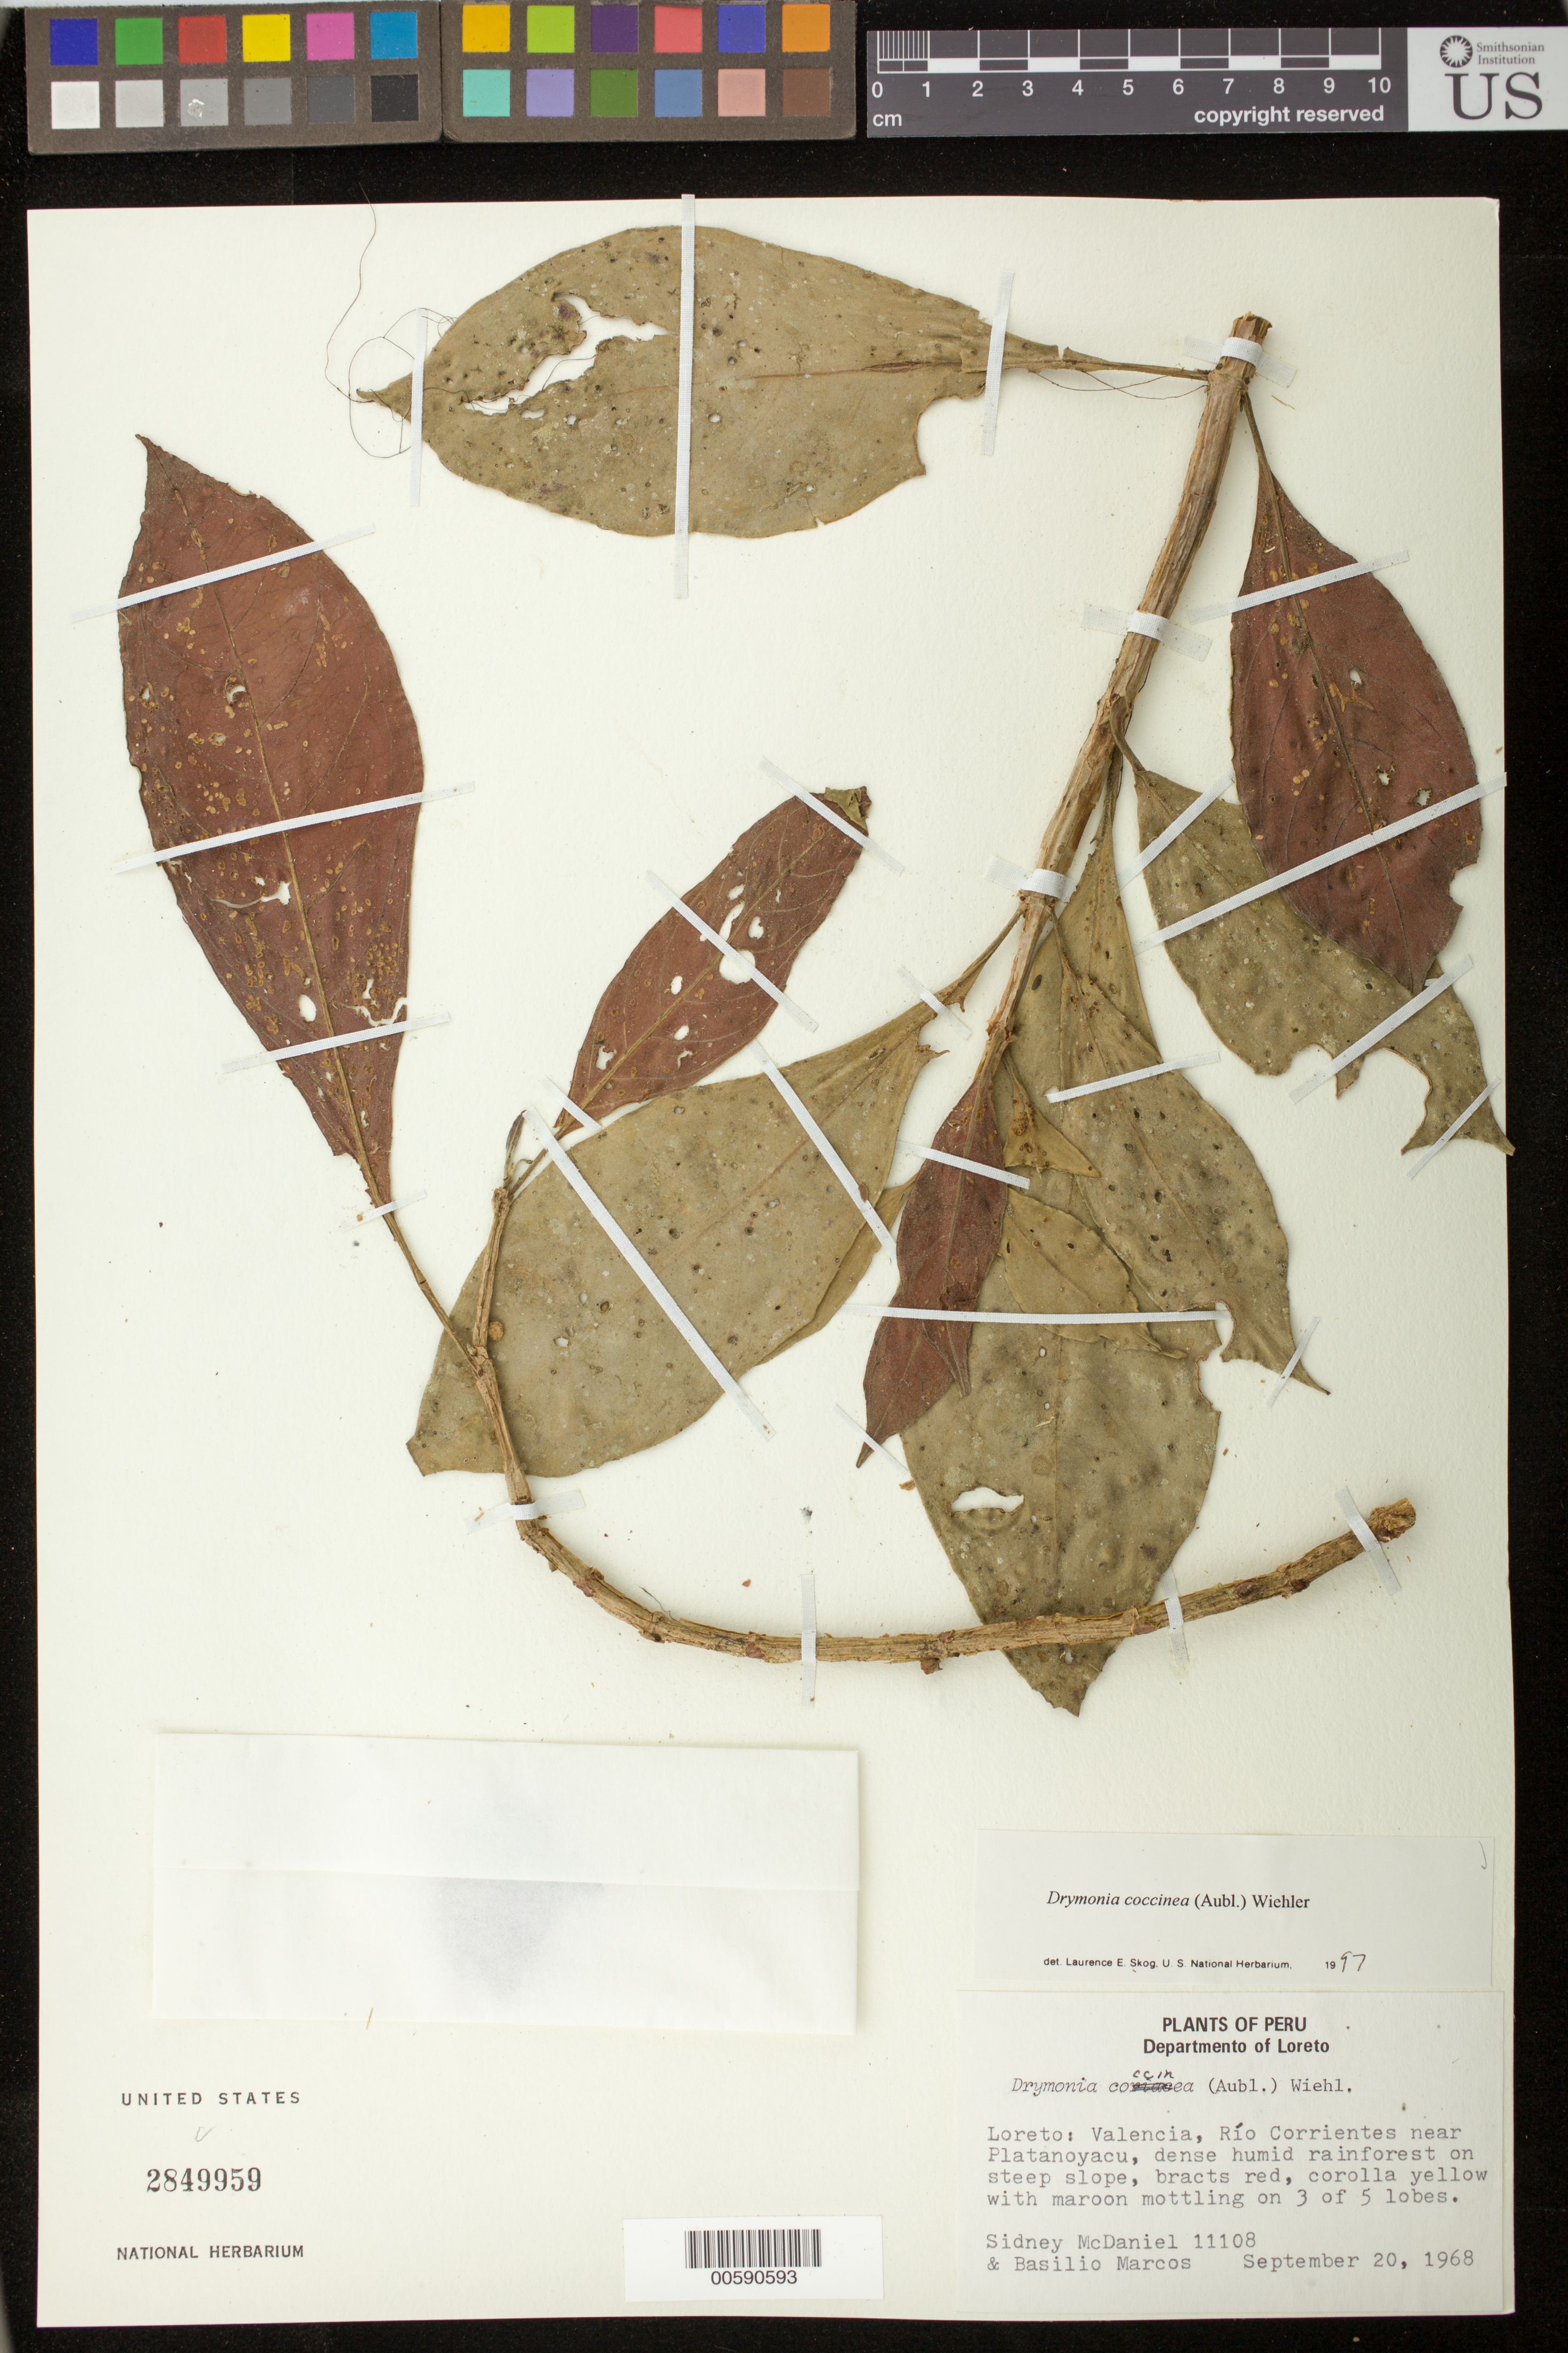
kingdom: Plantae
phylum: Tracheophyta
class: Magnoliopsida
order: Lamiales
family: Gesneriaceae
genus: Drymonia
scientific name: Drymonia coccinea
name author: (Aubl.) Wiehler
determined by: Skog, Laurence E.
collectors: S. McDaniel & B. Marcos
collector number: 11108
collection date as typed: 20 Sep 1968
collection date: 1968-09-20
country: Peru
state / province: Loreto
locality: Valencia, Río Corrientes near Platanoyacu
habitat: Dense humid rain forest on steep slope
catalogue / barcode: US 2849959